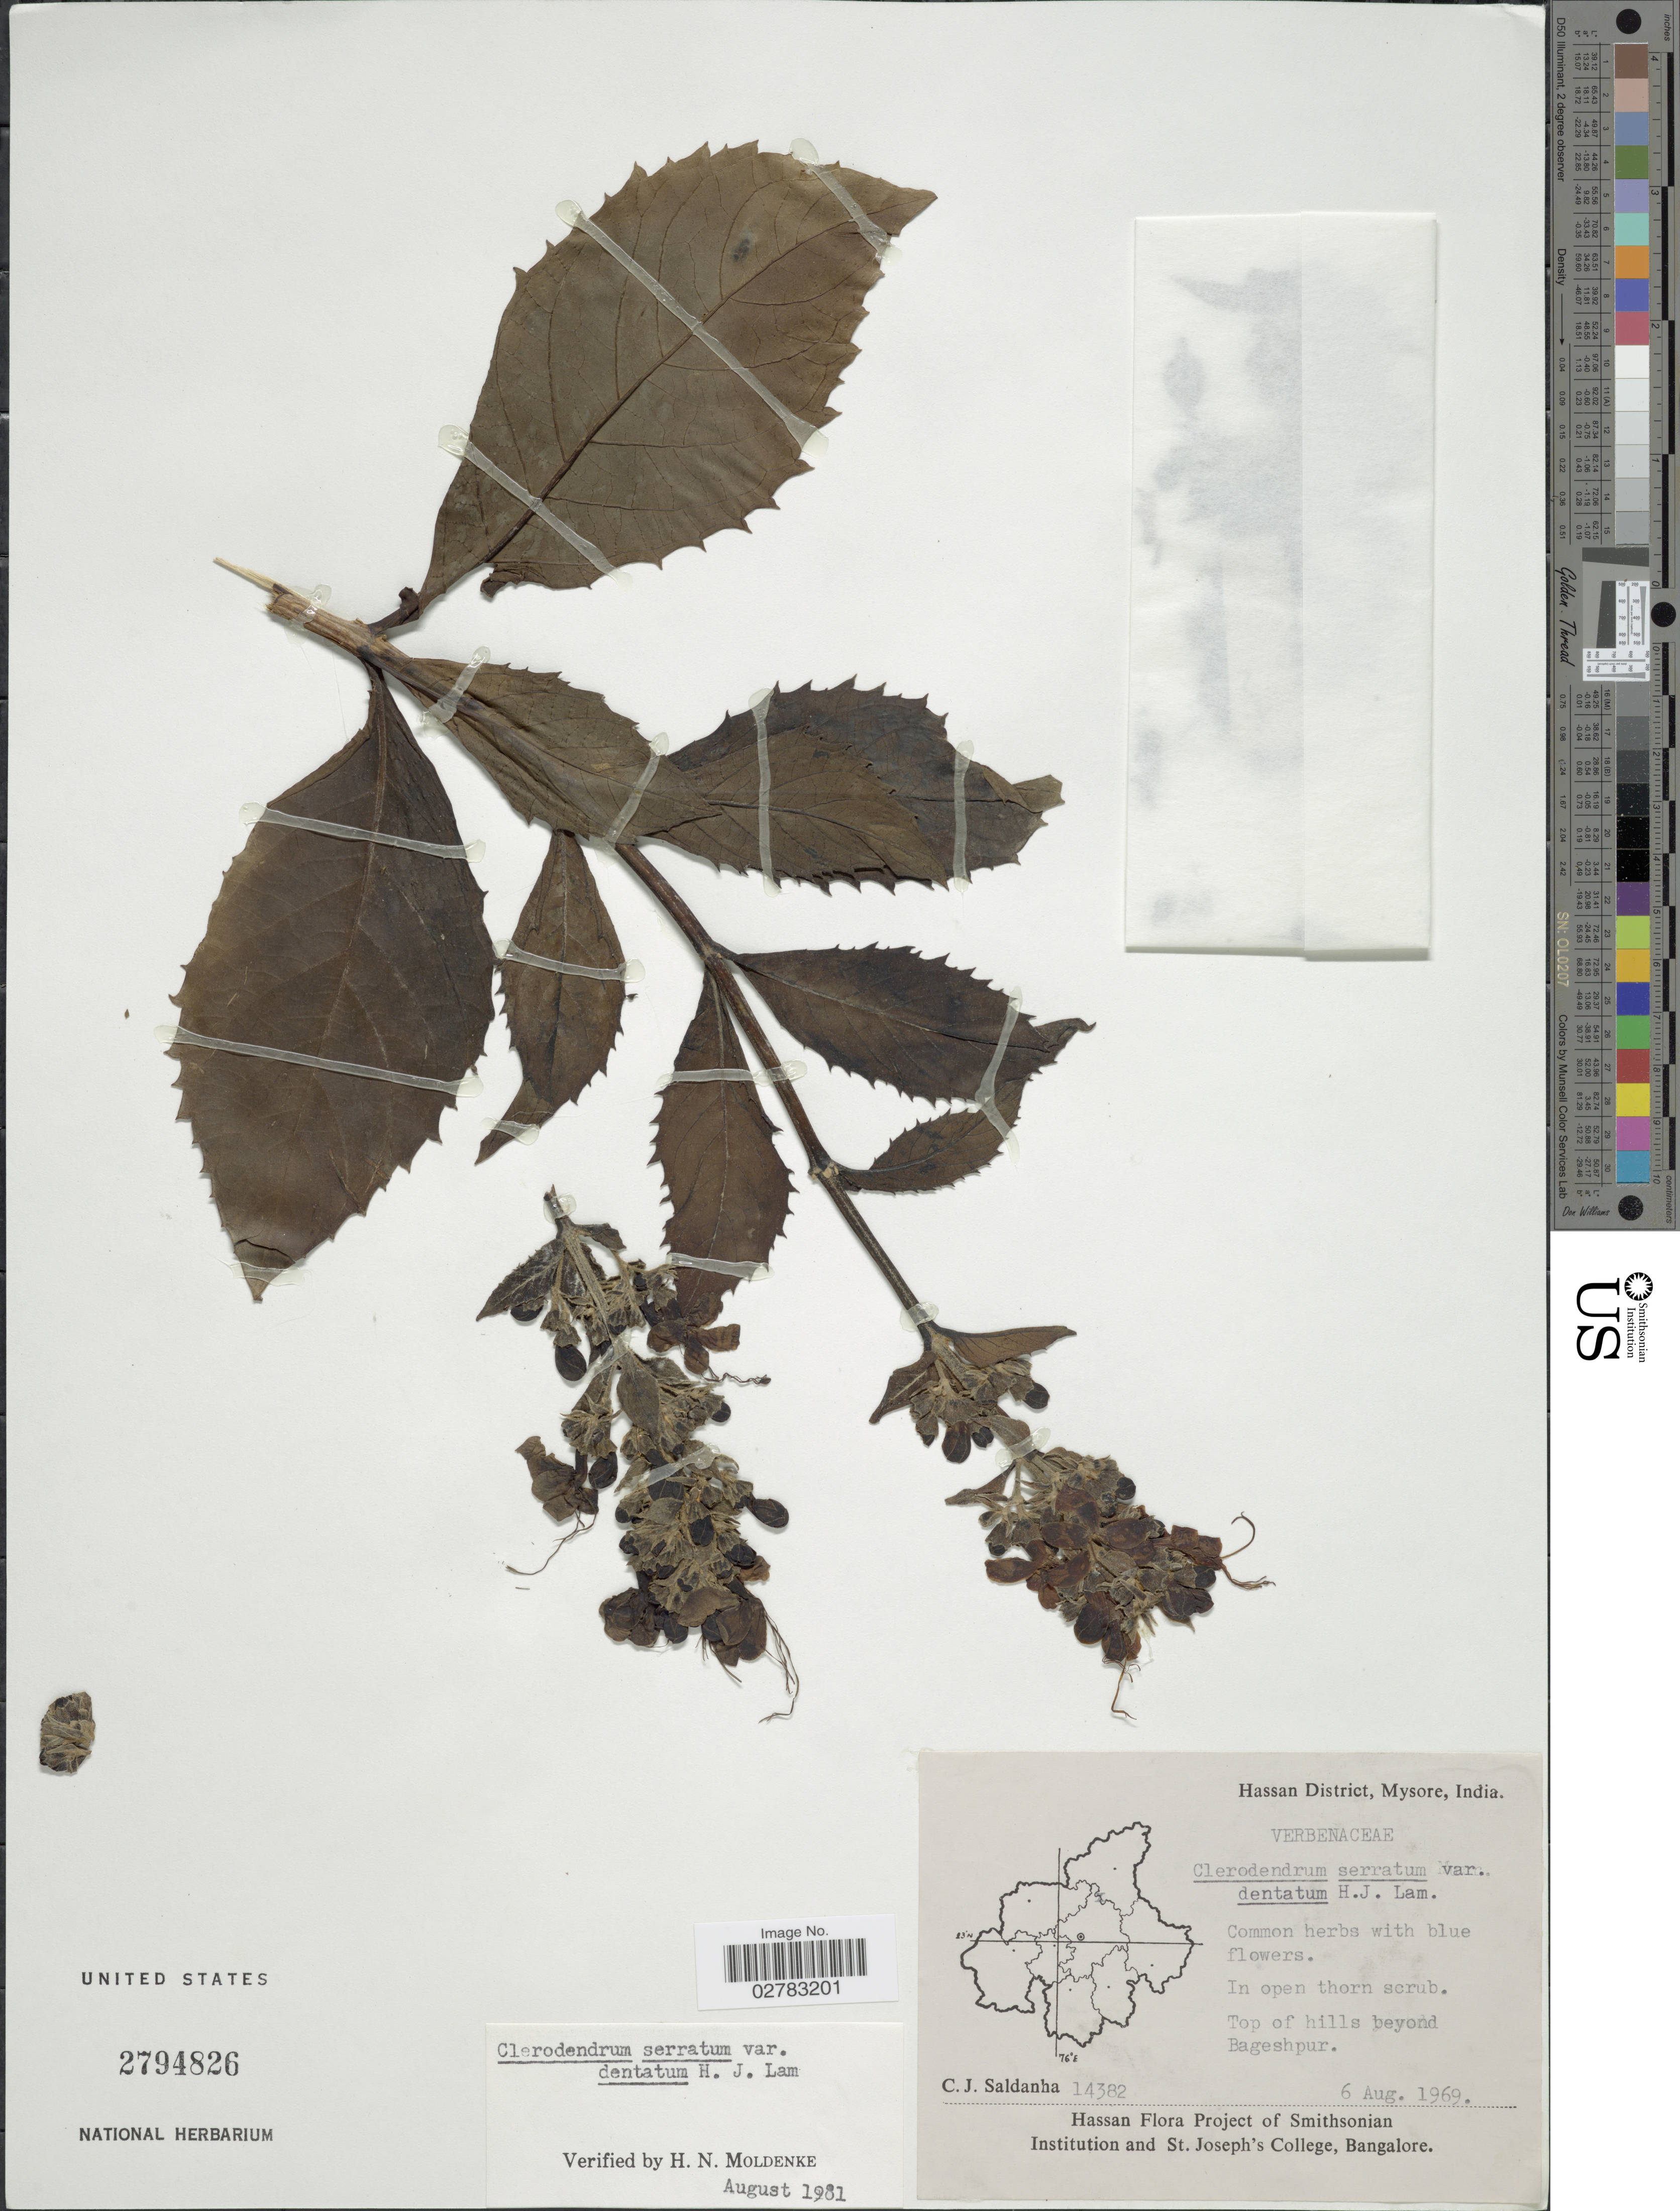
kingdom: Plantae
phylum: Tracheophyta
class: Magnoliopsida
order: Lamiales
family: Lamiaceae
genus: Clerodendrum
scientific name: Clerodendrum serratum var. dentatum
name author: H.J. Lam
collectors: C. J. Saldanha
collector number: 14382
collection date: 1969-08-06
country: India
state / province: Karnataka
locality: Hassan District, Mysore. Top of hills beyond Bageshpur.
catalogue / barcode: US 2794826